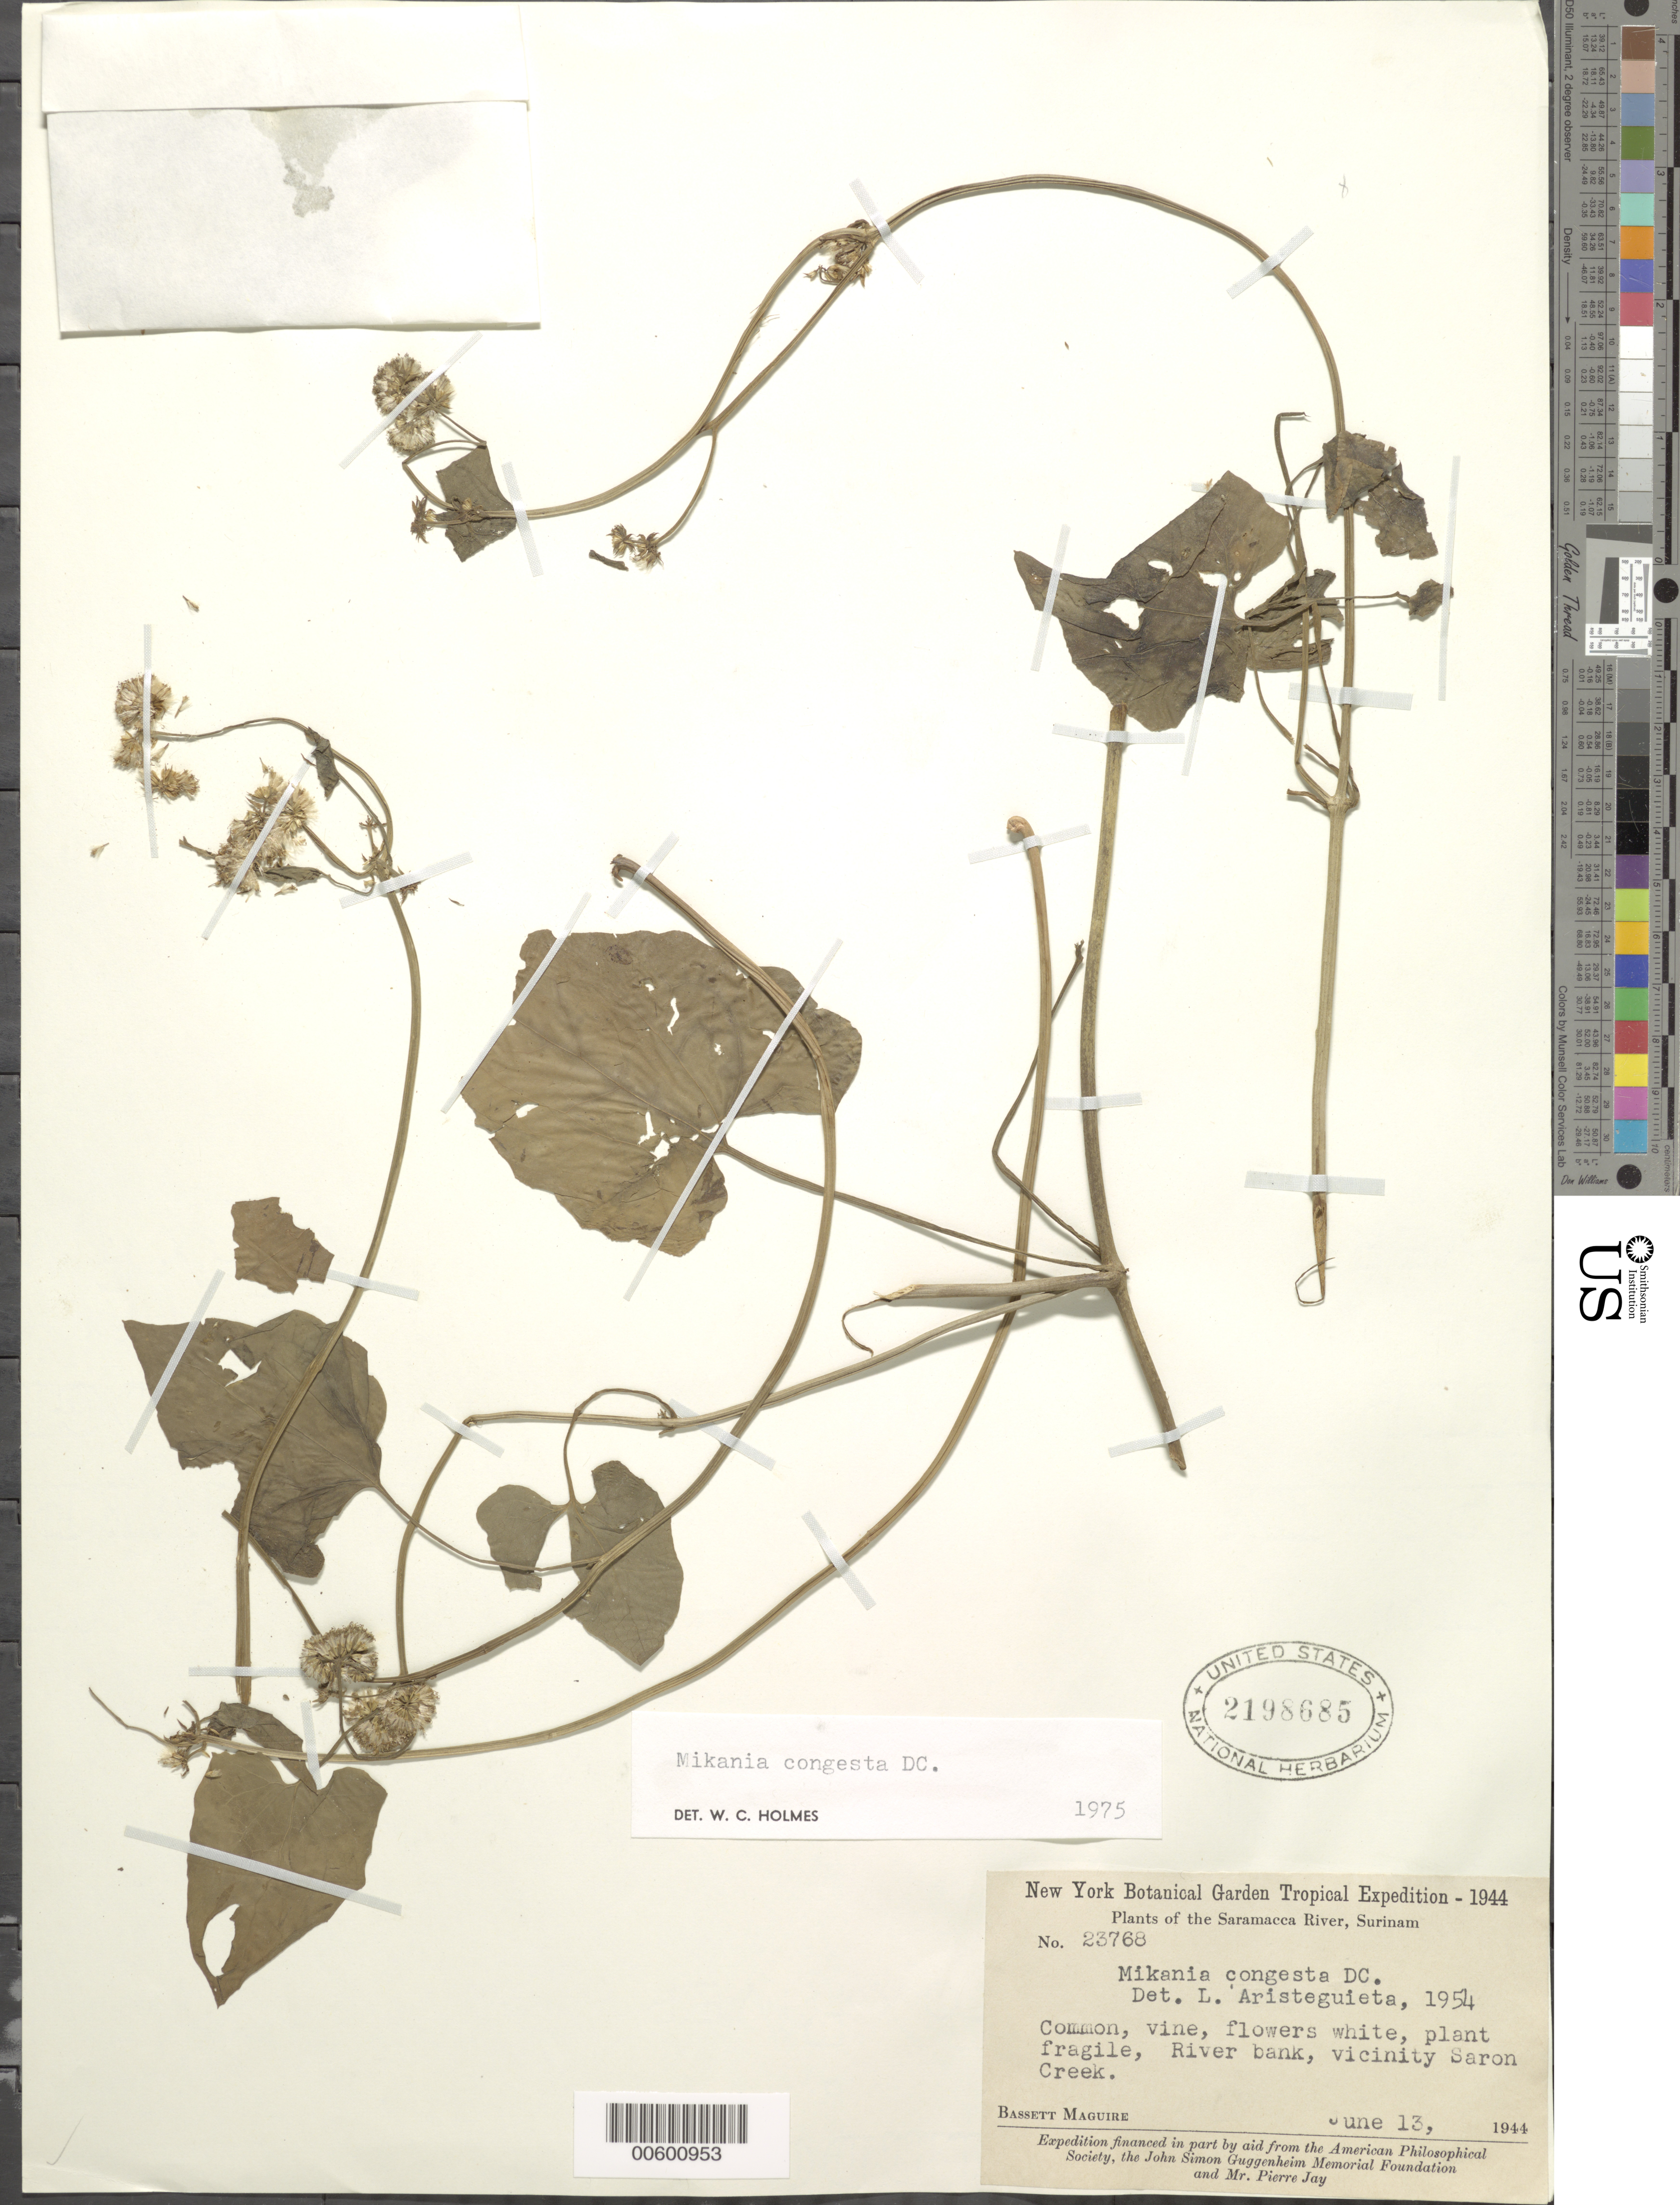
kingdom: Plantae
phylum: Tracheophyta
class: Magnoliopsida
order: Asterales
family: Asteraceae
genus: Mikania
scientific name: Mikania congesta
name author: DC.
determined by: Holmes, W. C.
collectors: B. Maguire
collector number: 23768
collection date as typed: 13-Jun-44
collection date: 1944-06-13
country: Suriname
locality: Saramacca River, Saron Creek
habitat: Riverbank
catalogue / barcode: US 2198685